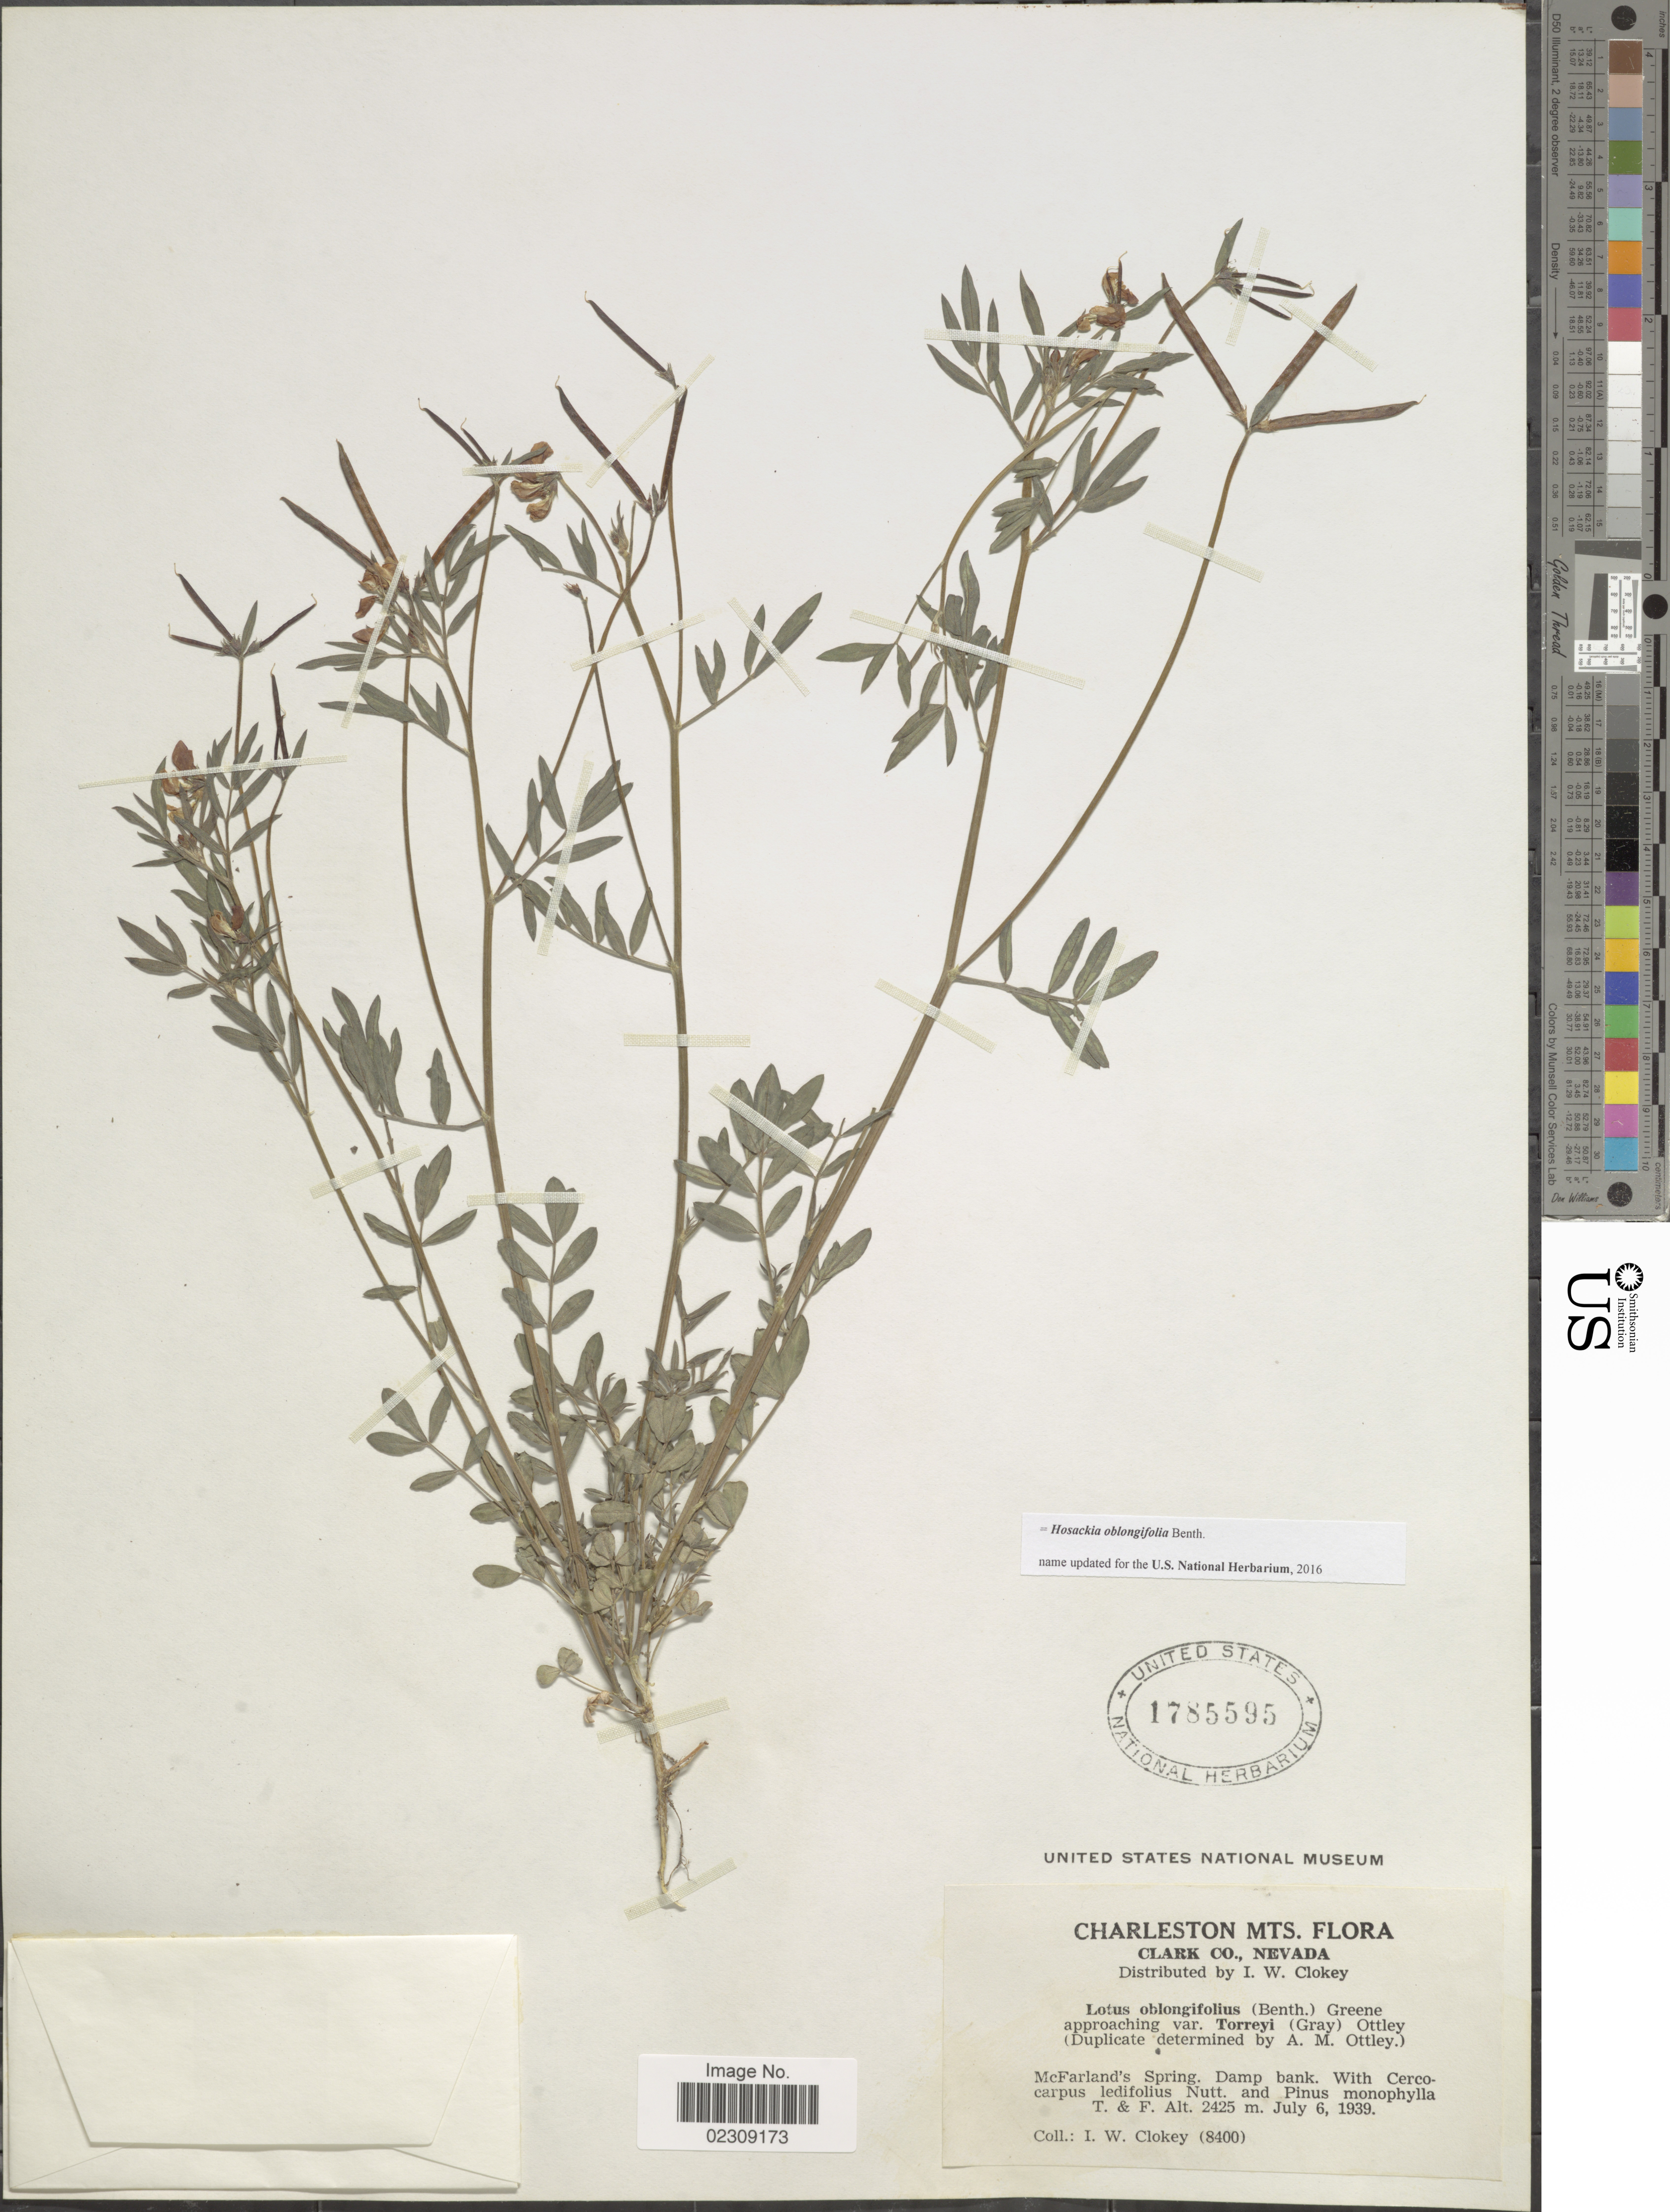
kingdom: Plantae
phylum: Tracheophyta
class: Magnoliopsida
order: Fabales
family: Fabaceae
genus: Hosackia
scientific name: Hosackia oblongifolia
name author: Benth.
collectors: I. W. Clokey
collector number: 8400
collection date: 1939-07-06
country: United States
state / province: Nevada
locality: Charleston Mts. Clark Co., McFarland Springs. Damp bank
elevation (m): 2425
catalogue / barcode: US 1785595